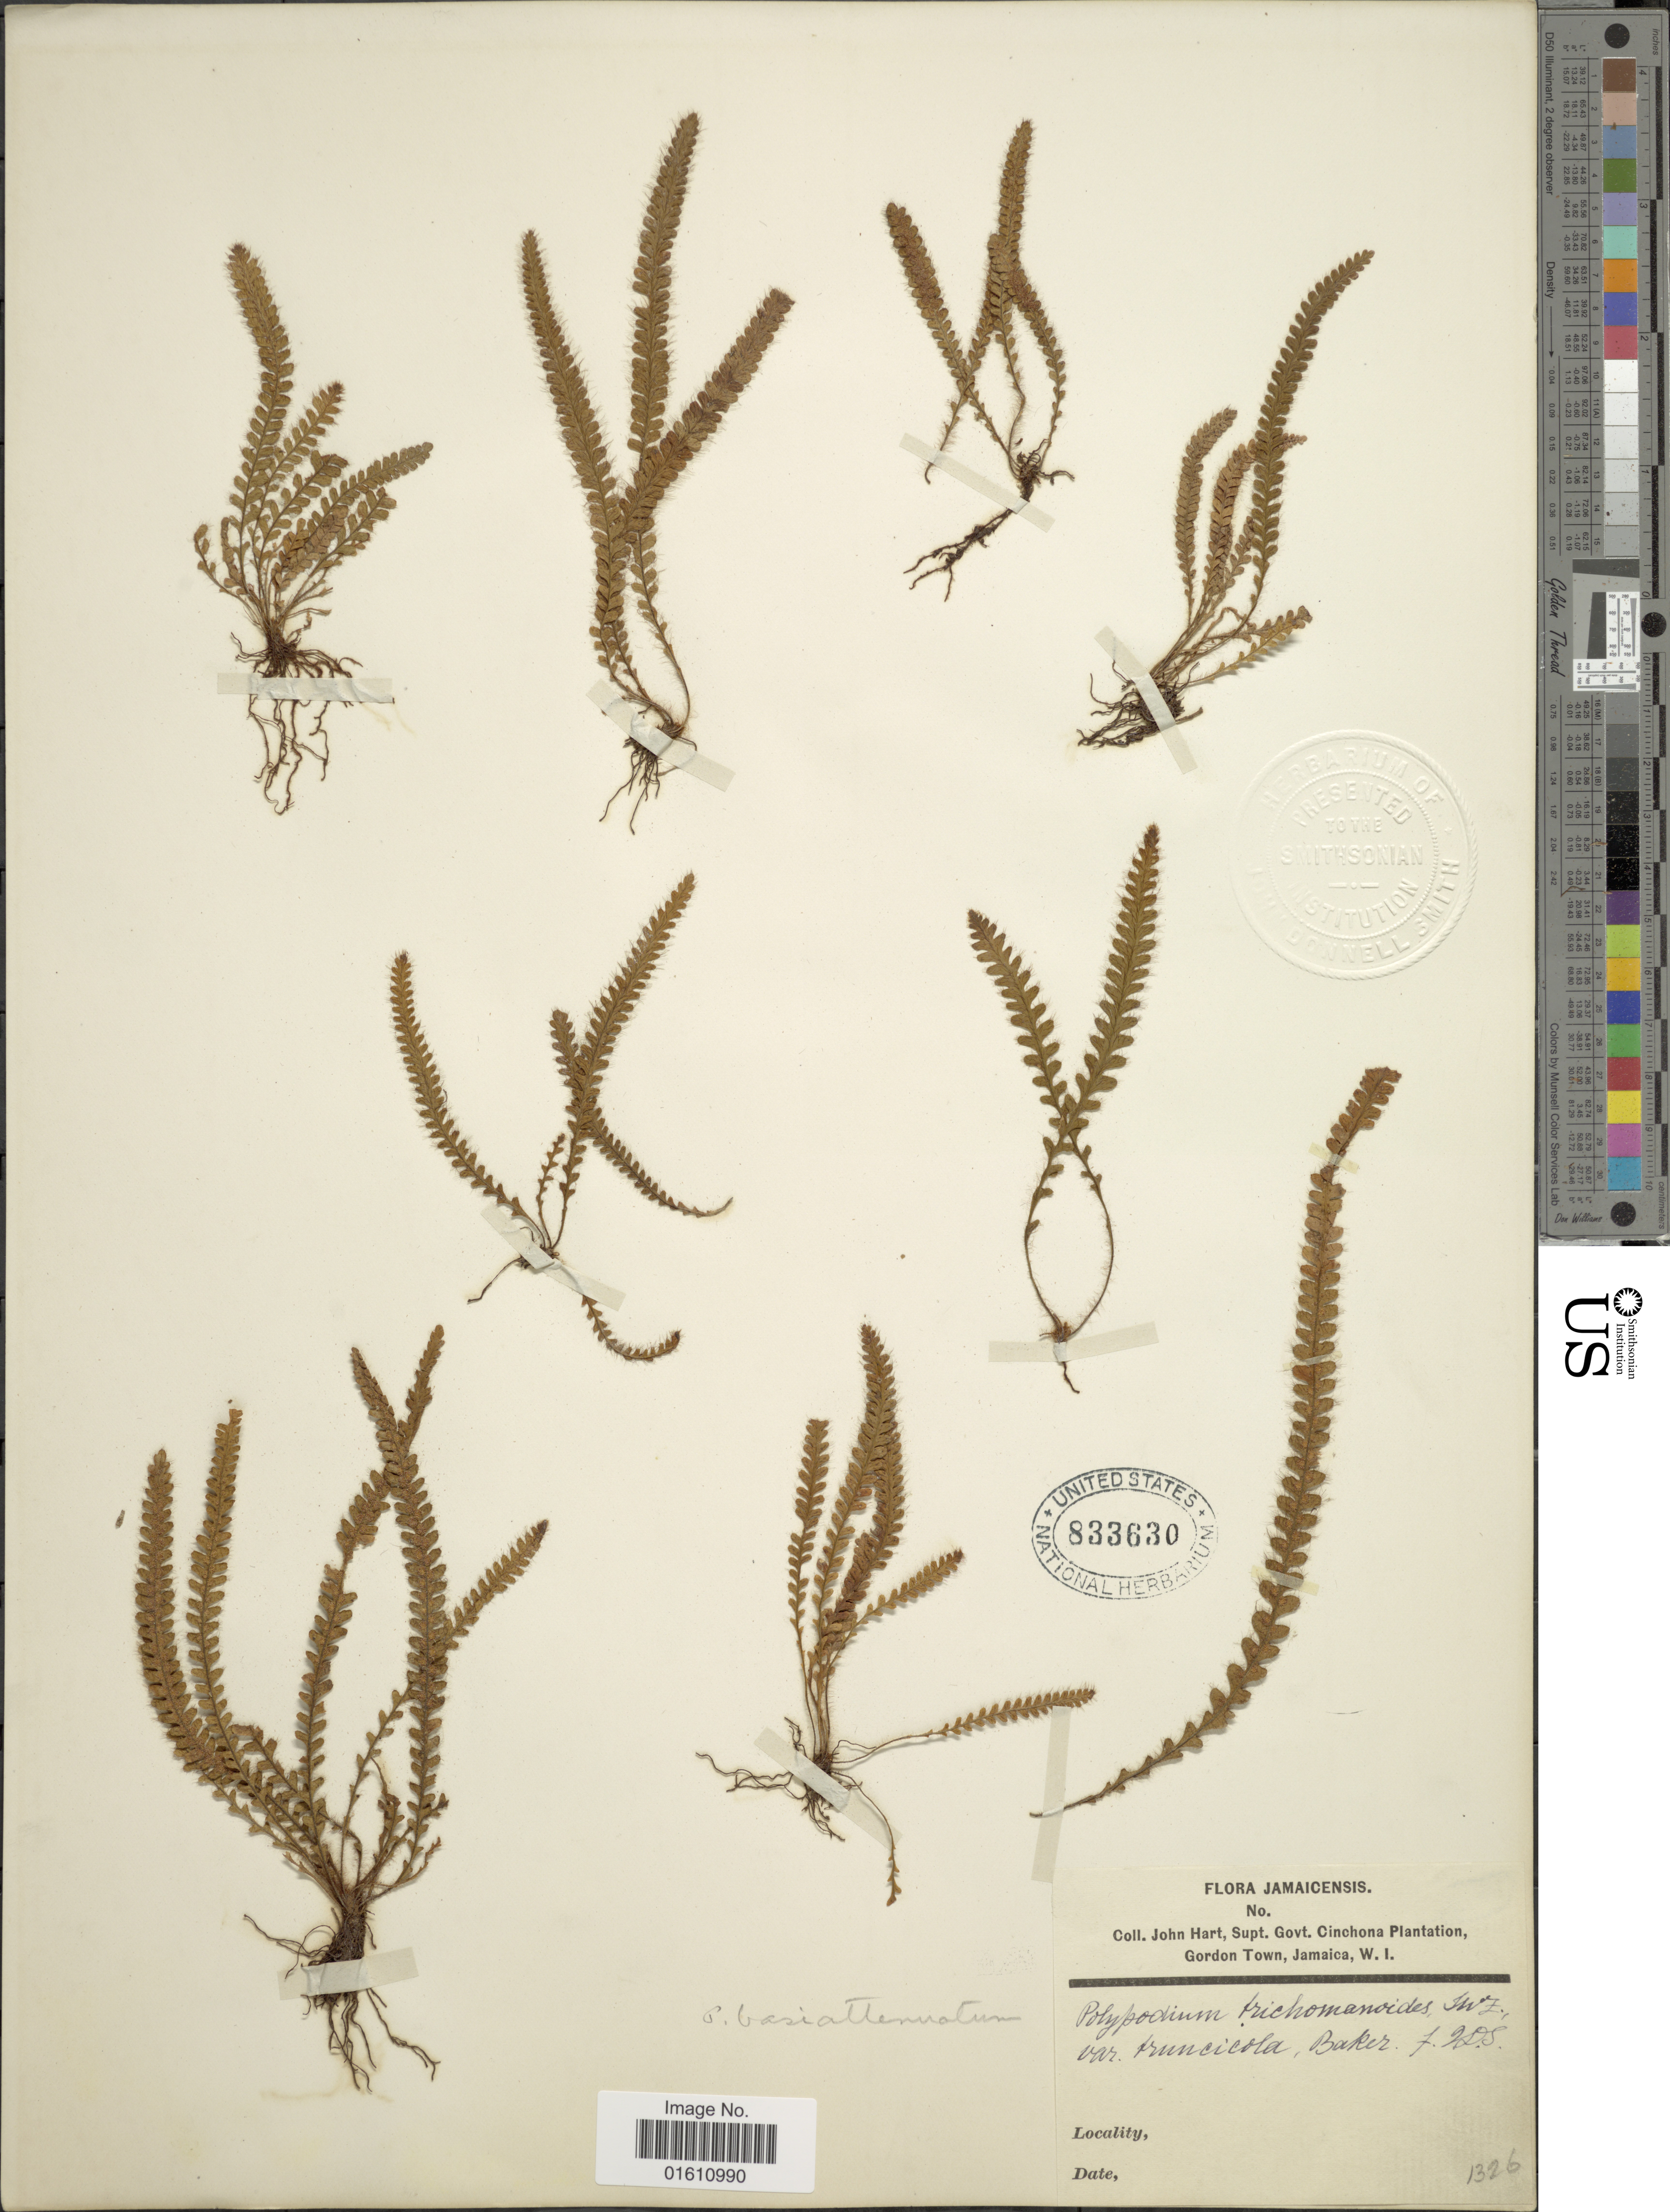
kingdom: Plantae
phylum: Tracheophyta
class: Polypodiopsida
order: Polypodiales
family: Polypodiaceae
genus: Moranopteris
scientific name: Moranopteris basiattenuata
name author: (Jenman) R. Y. Hirai & J. Prado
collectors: J. H. Hart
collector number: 1326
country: Jamaica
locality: Jamaicensis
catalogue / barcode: US 833630